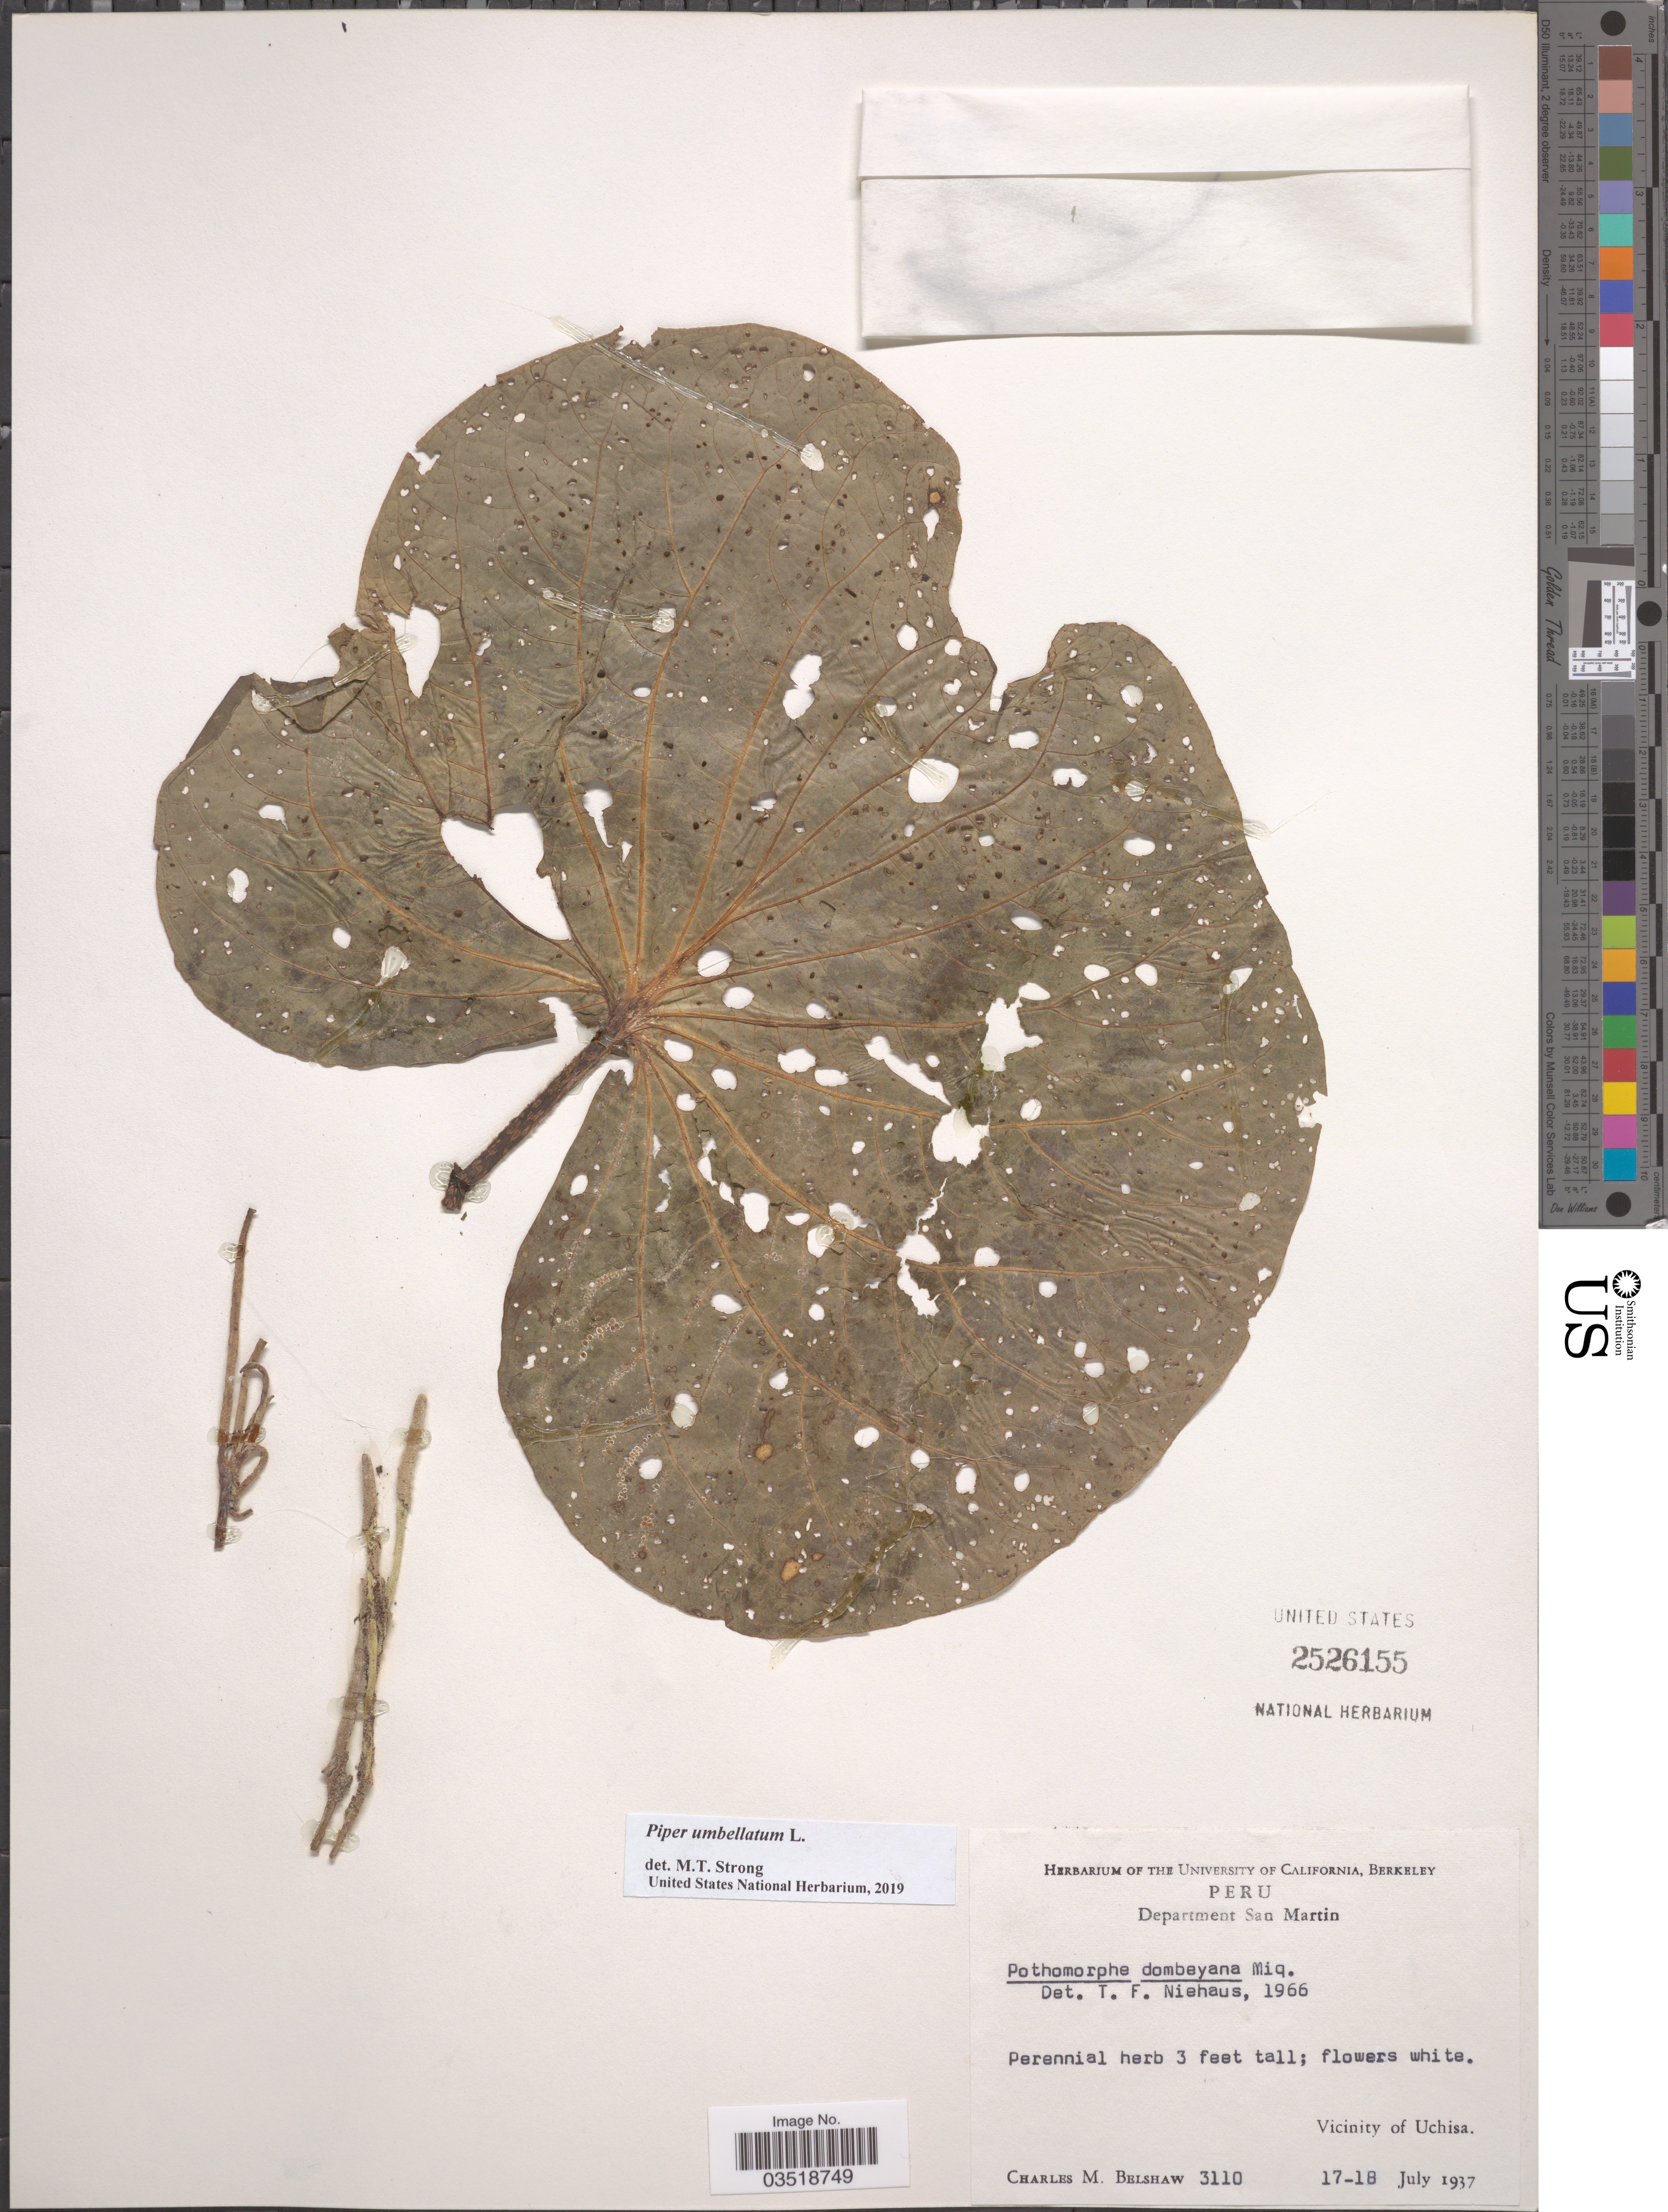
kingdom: Plantae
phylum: Tracheophyta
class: Magnoliopsida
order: Piperales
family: Piperaceae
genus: Piper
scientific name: Piper umbellatum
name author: L.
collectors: C. Shaw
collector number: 3110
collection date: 1937-07-17/1937-07-18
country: Peru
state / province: San Martín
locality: Department San Martin. Vicinity of Uchisa.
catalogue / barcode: US 2526155